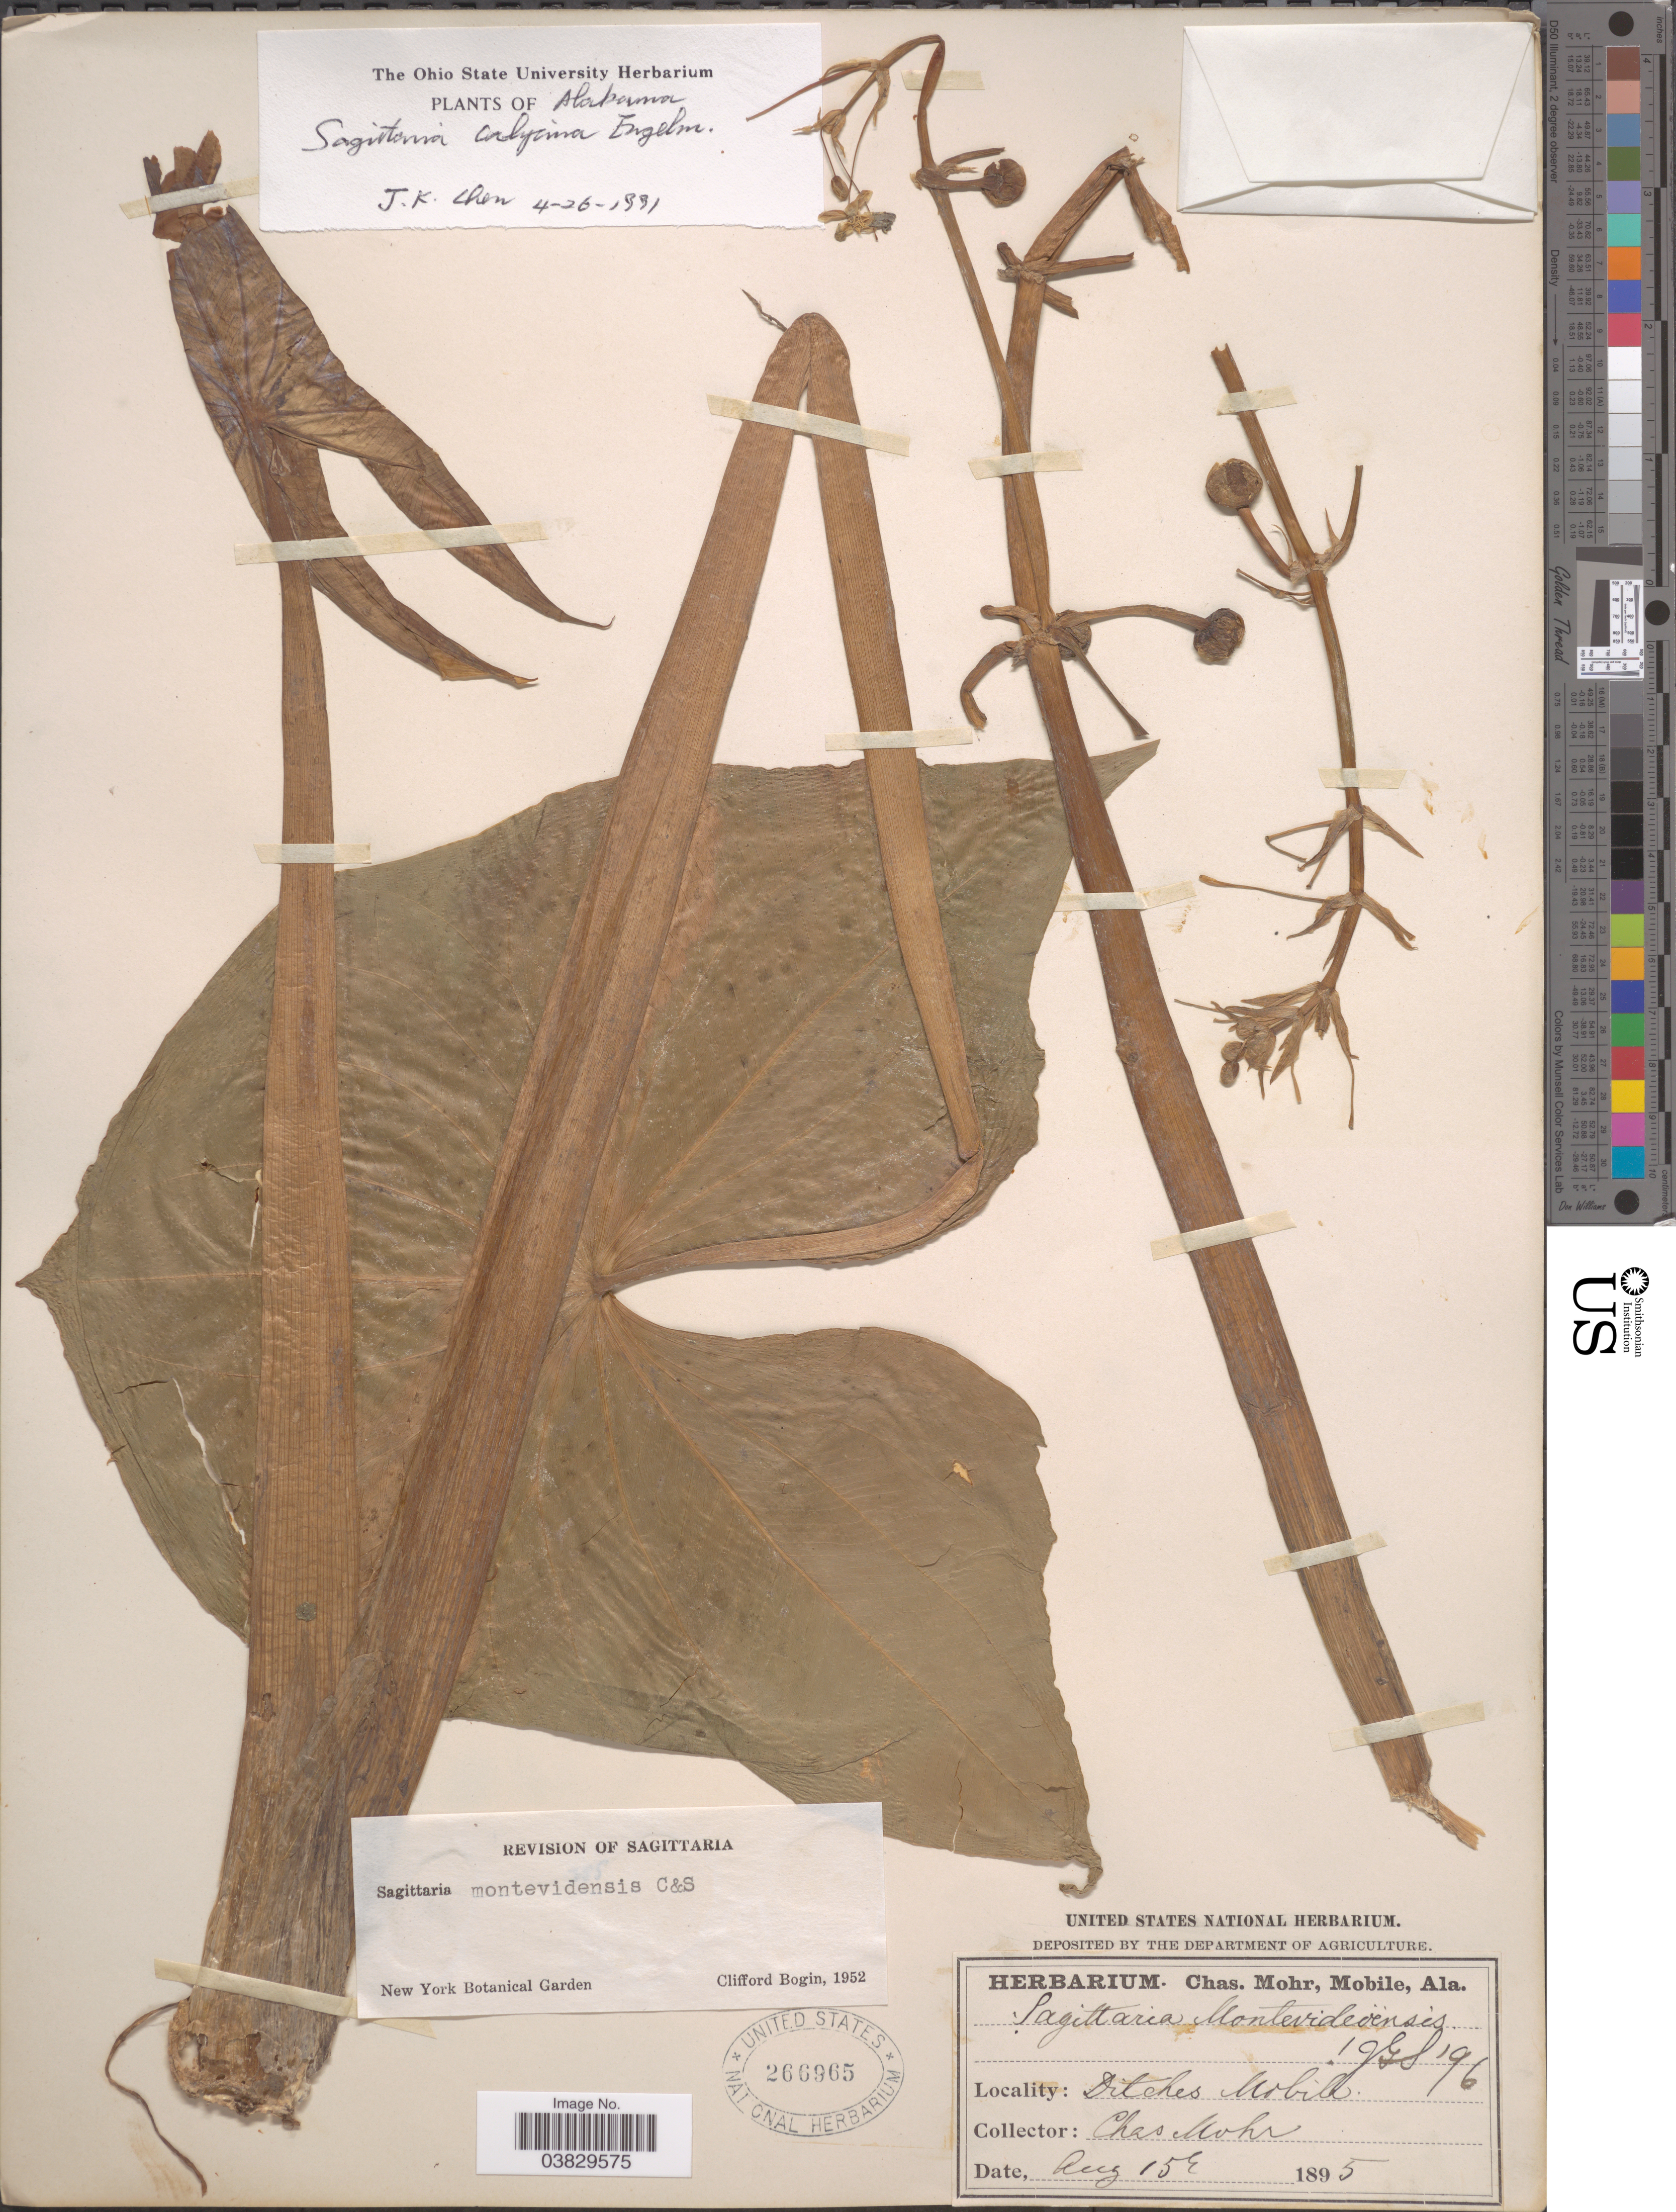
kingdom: Plantae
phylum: Tracheophyta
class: Liliopsida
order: Alismatales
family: Alismataceae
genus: Sagittaria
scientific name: Sagittaria calycina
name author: Engelm.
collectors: Mohr, C. T. (herbarium)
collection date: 1895-08-15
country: United States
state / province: Alabama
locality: Ditches Mobile.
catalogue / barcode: US 266965